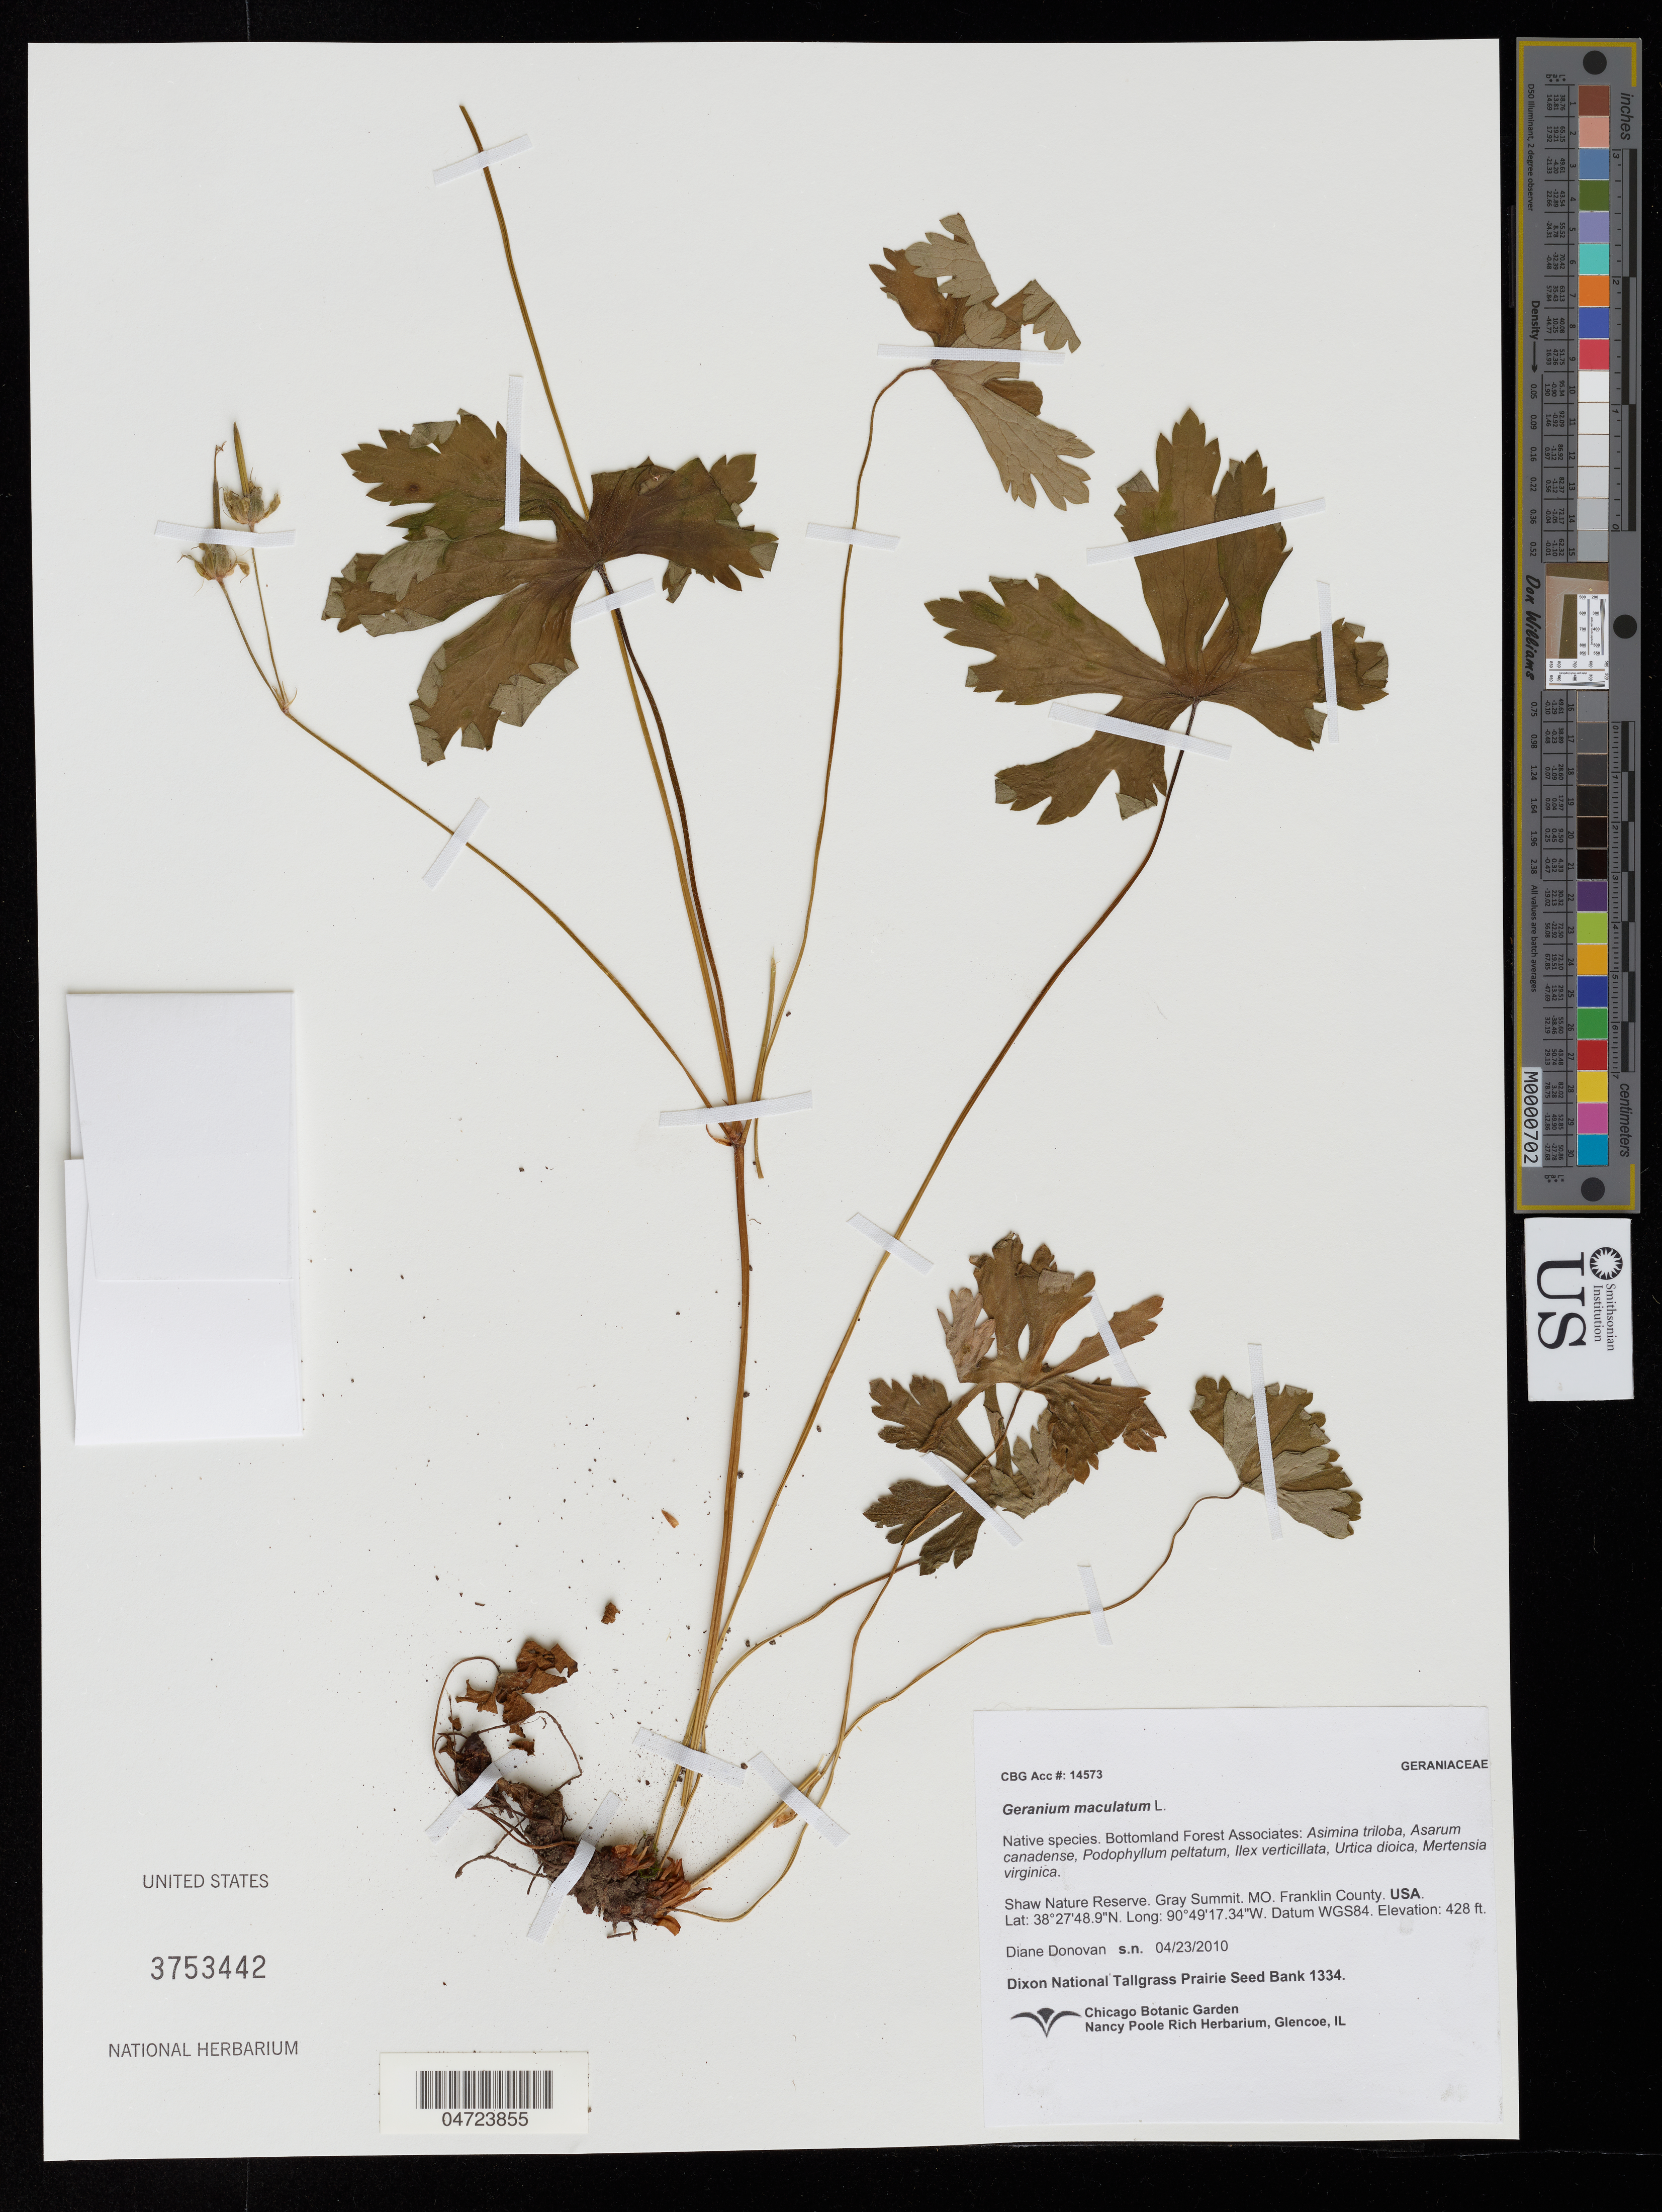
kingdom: Plantae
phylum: Tracheophyta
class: Magnoliopsida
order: Geraniales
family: Geraniaceae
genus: Geranium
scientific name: Geranium maculatum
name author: L.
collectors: D. Donovan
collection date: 2010-04-23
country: United States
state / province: Missouri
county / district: Franklin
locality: Shaw Nature Reserve. Gray Summit. Franklin County.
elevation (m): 130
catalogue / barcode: US 3753442